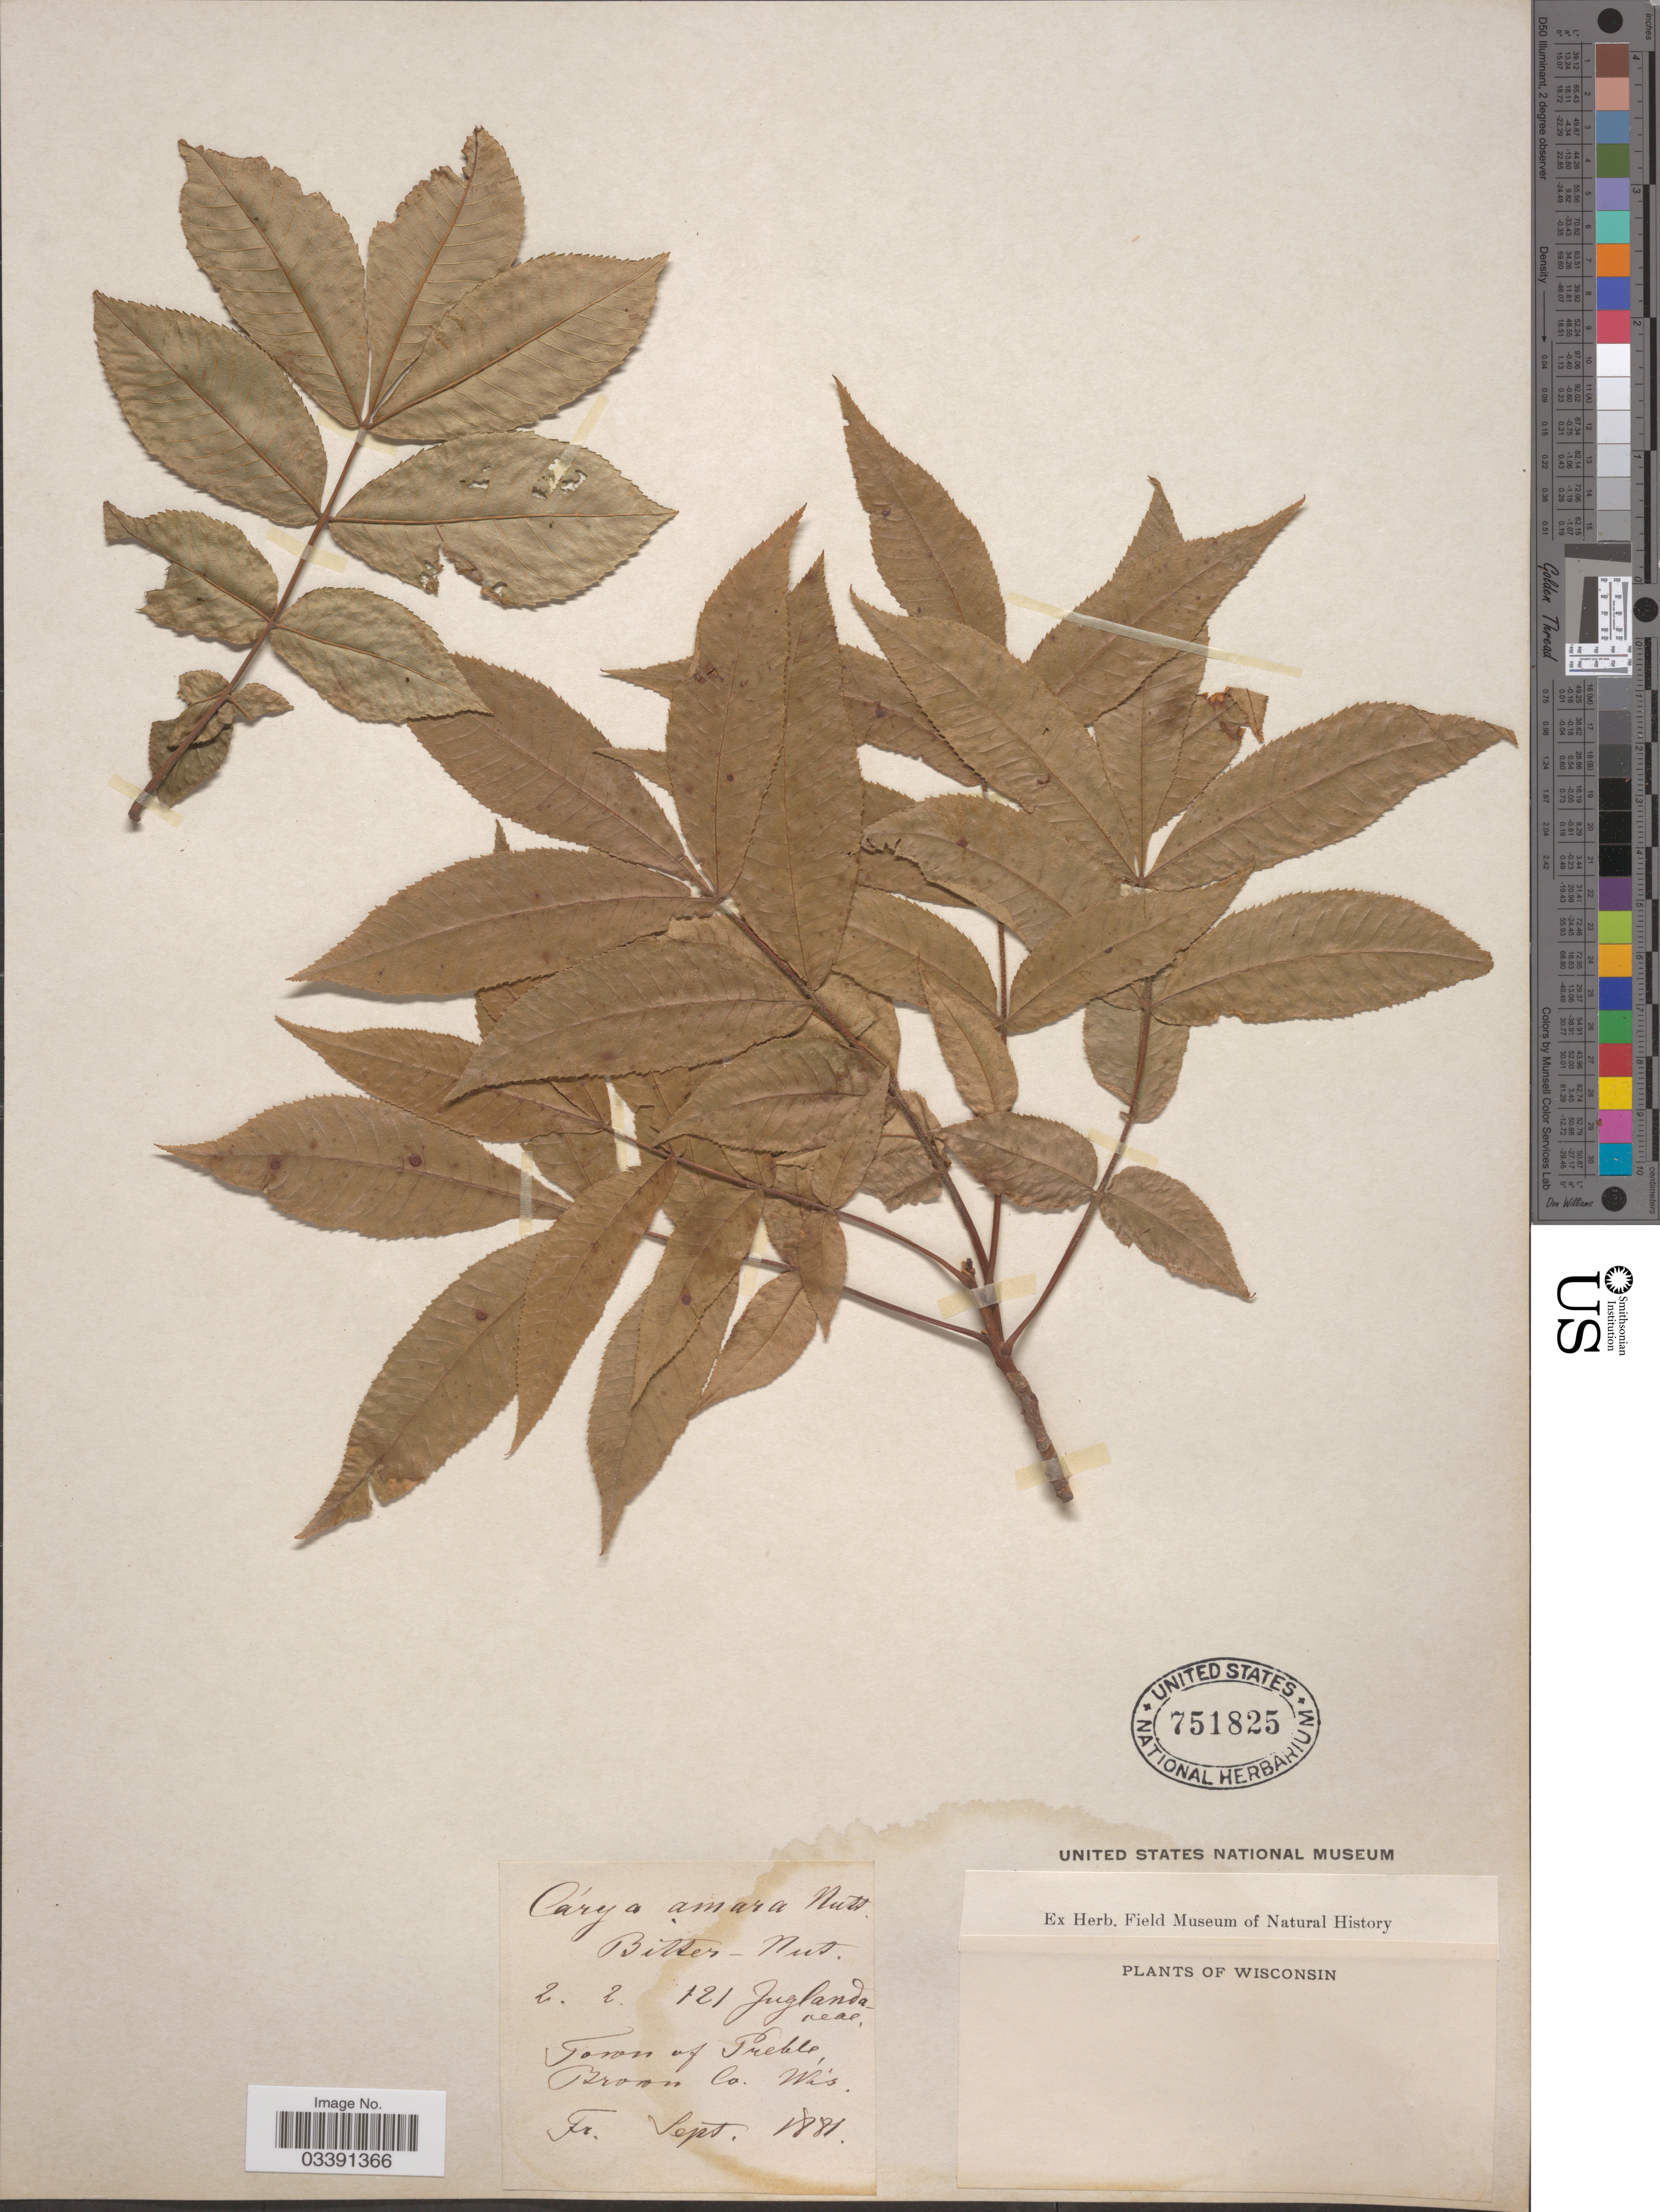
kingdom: Plantae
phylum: Tracheophyta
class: Magnoliopsida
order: Fagales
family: Juglandaceae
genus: Carya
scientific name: Carya cordiformis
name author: (Wangenh.) K. Koch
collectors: Ex herb. Field Museum of Natural History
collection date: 1881-09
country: United States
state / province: Wisconsin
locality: Town of Preble, Brown Co.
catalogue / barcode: US 751825